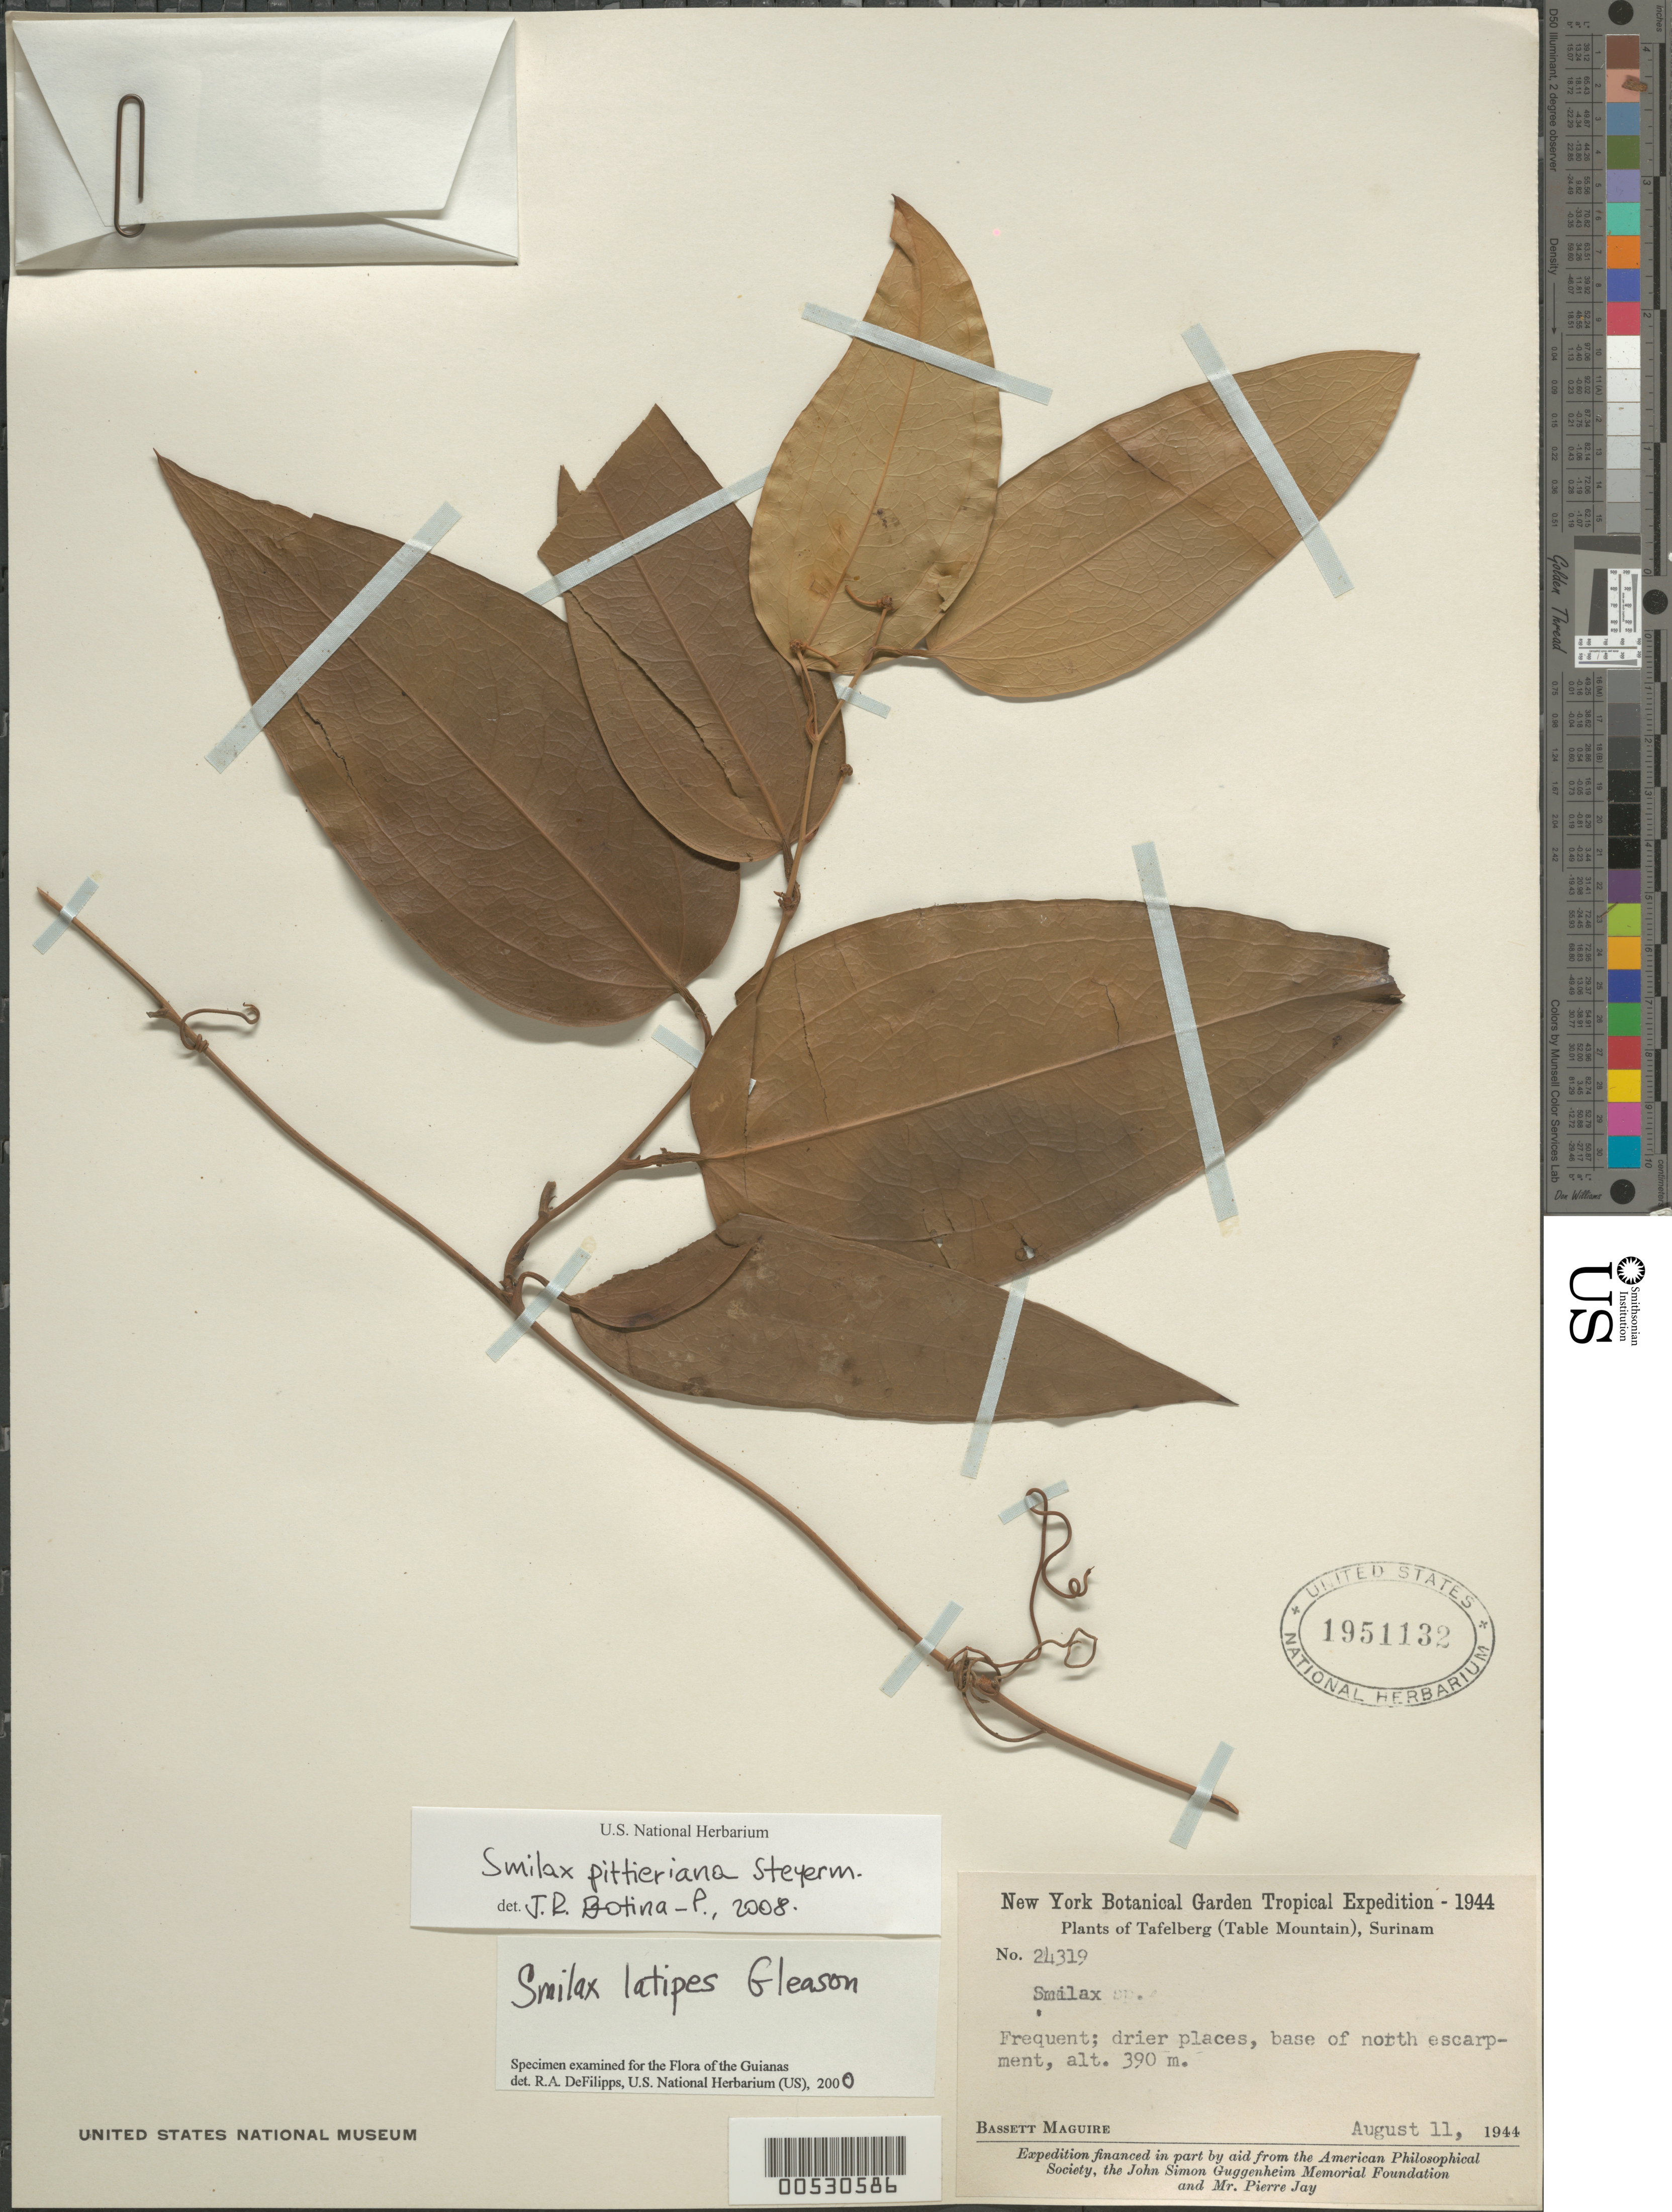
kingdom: Plantae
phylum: Tracheophyta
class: Liliopsida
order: Liliales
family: Smilacaceae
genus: Smilax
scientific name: Smilax pittieriana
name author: Steyerm.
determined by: Botina-P., J. R.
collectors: B. Maguire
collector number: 24319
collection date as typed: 11-Aug-44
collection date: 1944-08-11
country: Suriname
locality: Tafelberg (Table Mountain), north escarpment base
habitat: Drier places, at base of north escarpment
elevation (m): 390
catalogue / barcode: US 1951132